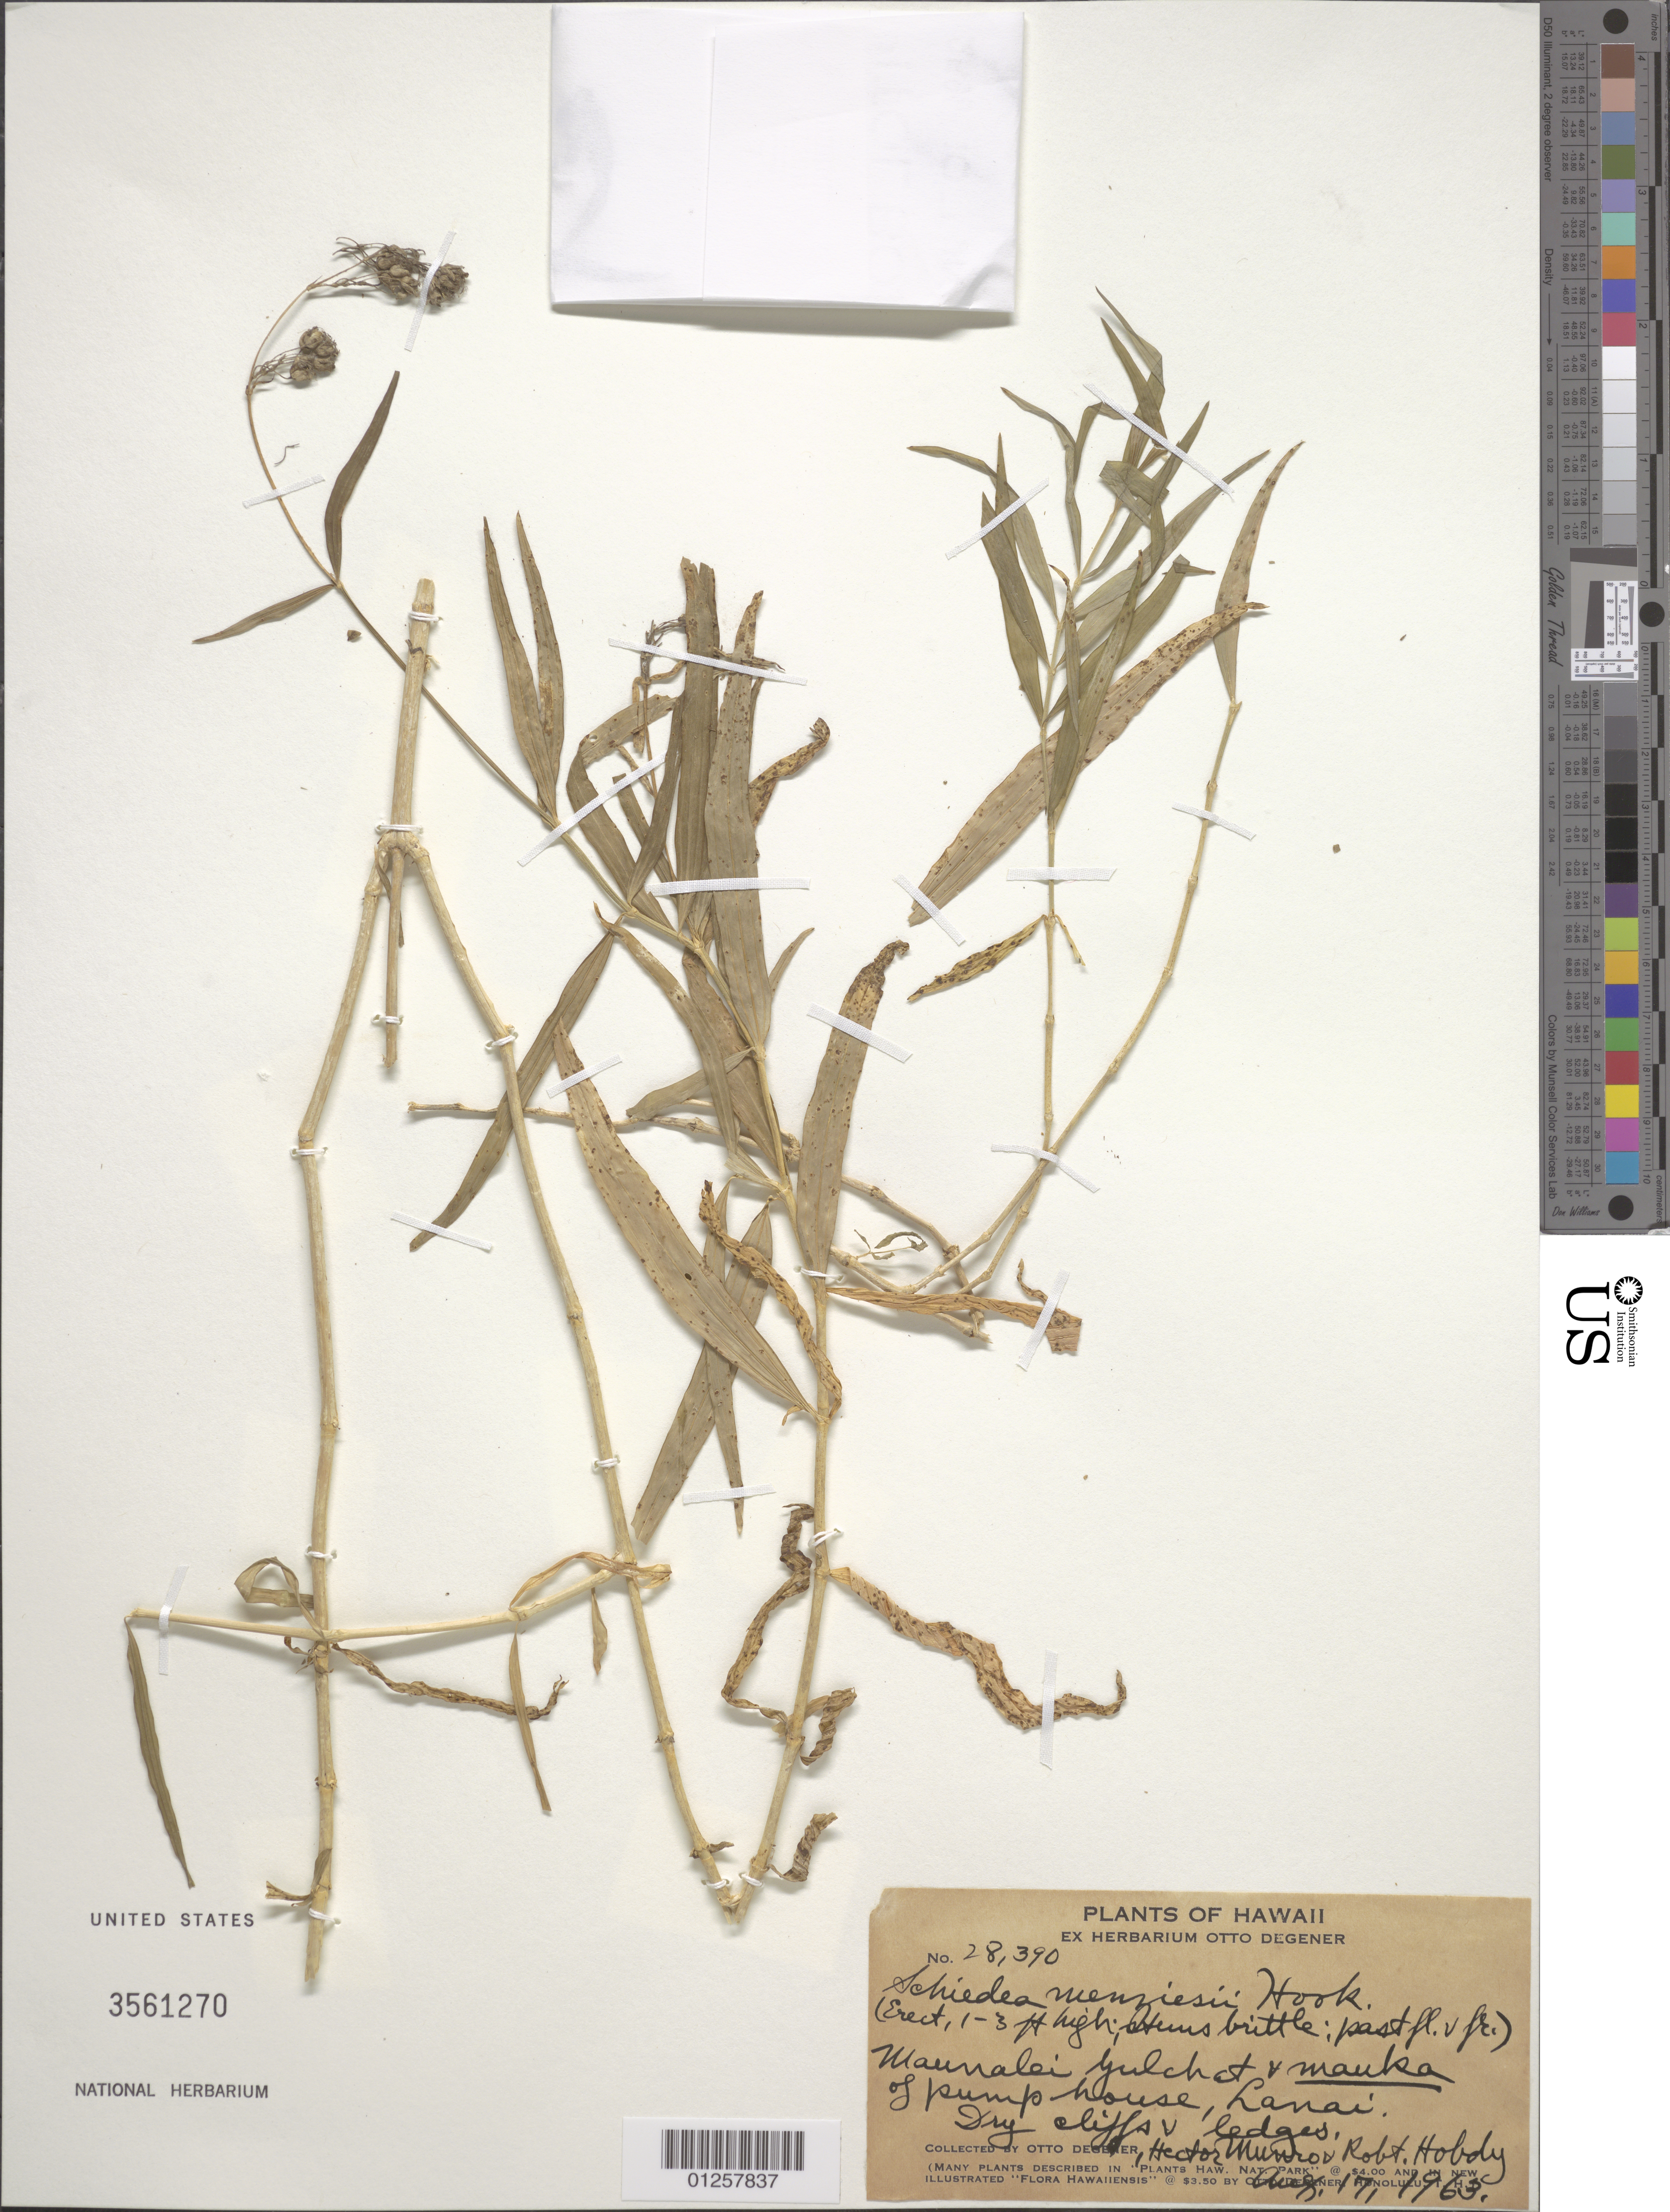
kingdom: Plantae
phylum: Tracheophyta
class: Magnoliopsida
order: Caryophyllales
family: Caryophyllaceae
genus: Schiedea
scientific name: Schiedea menziesii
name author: Hook.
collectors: O. Degener, I. Degener, H. Munro, R. Hobdy & Hector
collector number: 28390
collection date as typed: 17 Aug 1963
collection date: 1963-08-17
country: United States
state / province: Hawaii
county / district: Maui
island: Lana'i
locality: Maunalei Gulch at v mauka of pump house.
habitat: Dry cliffs v ledges.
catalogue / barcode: US 3561270